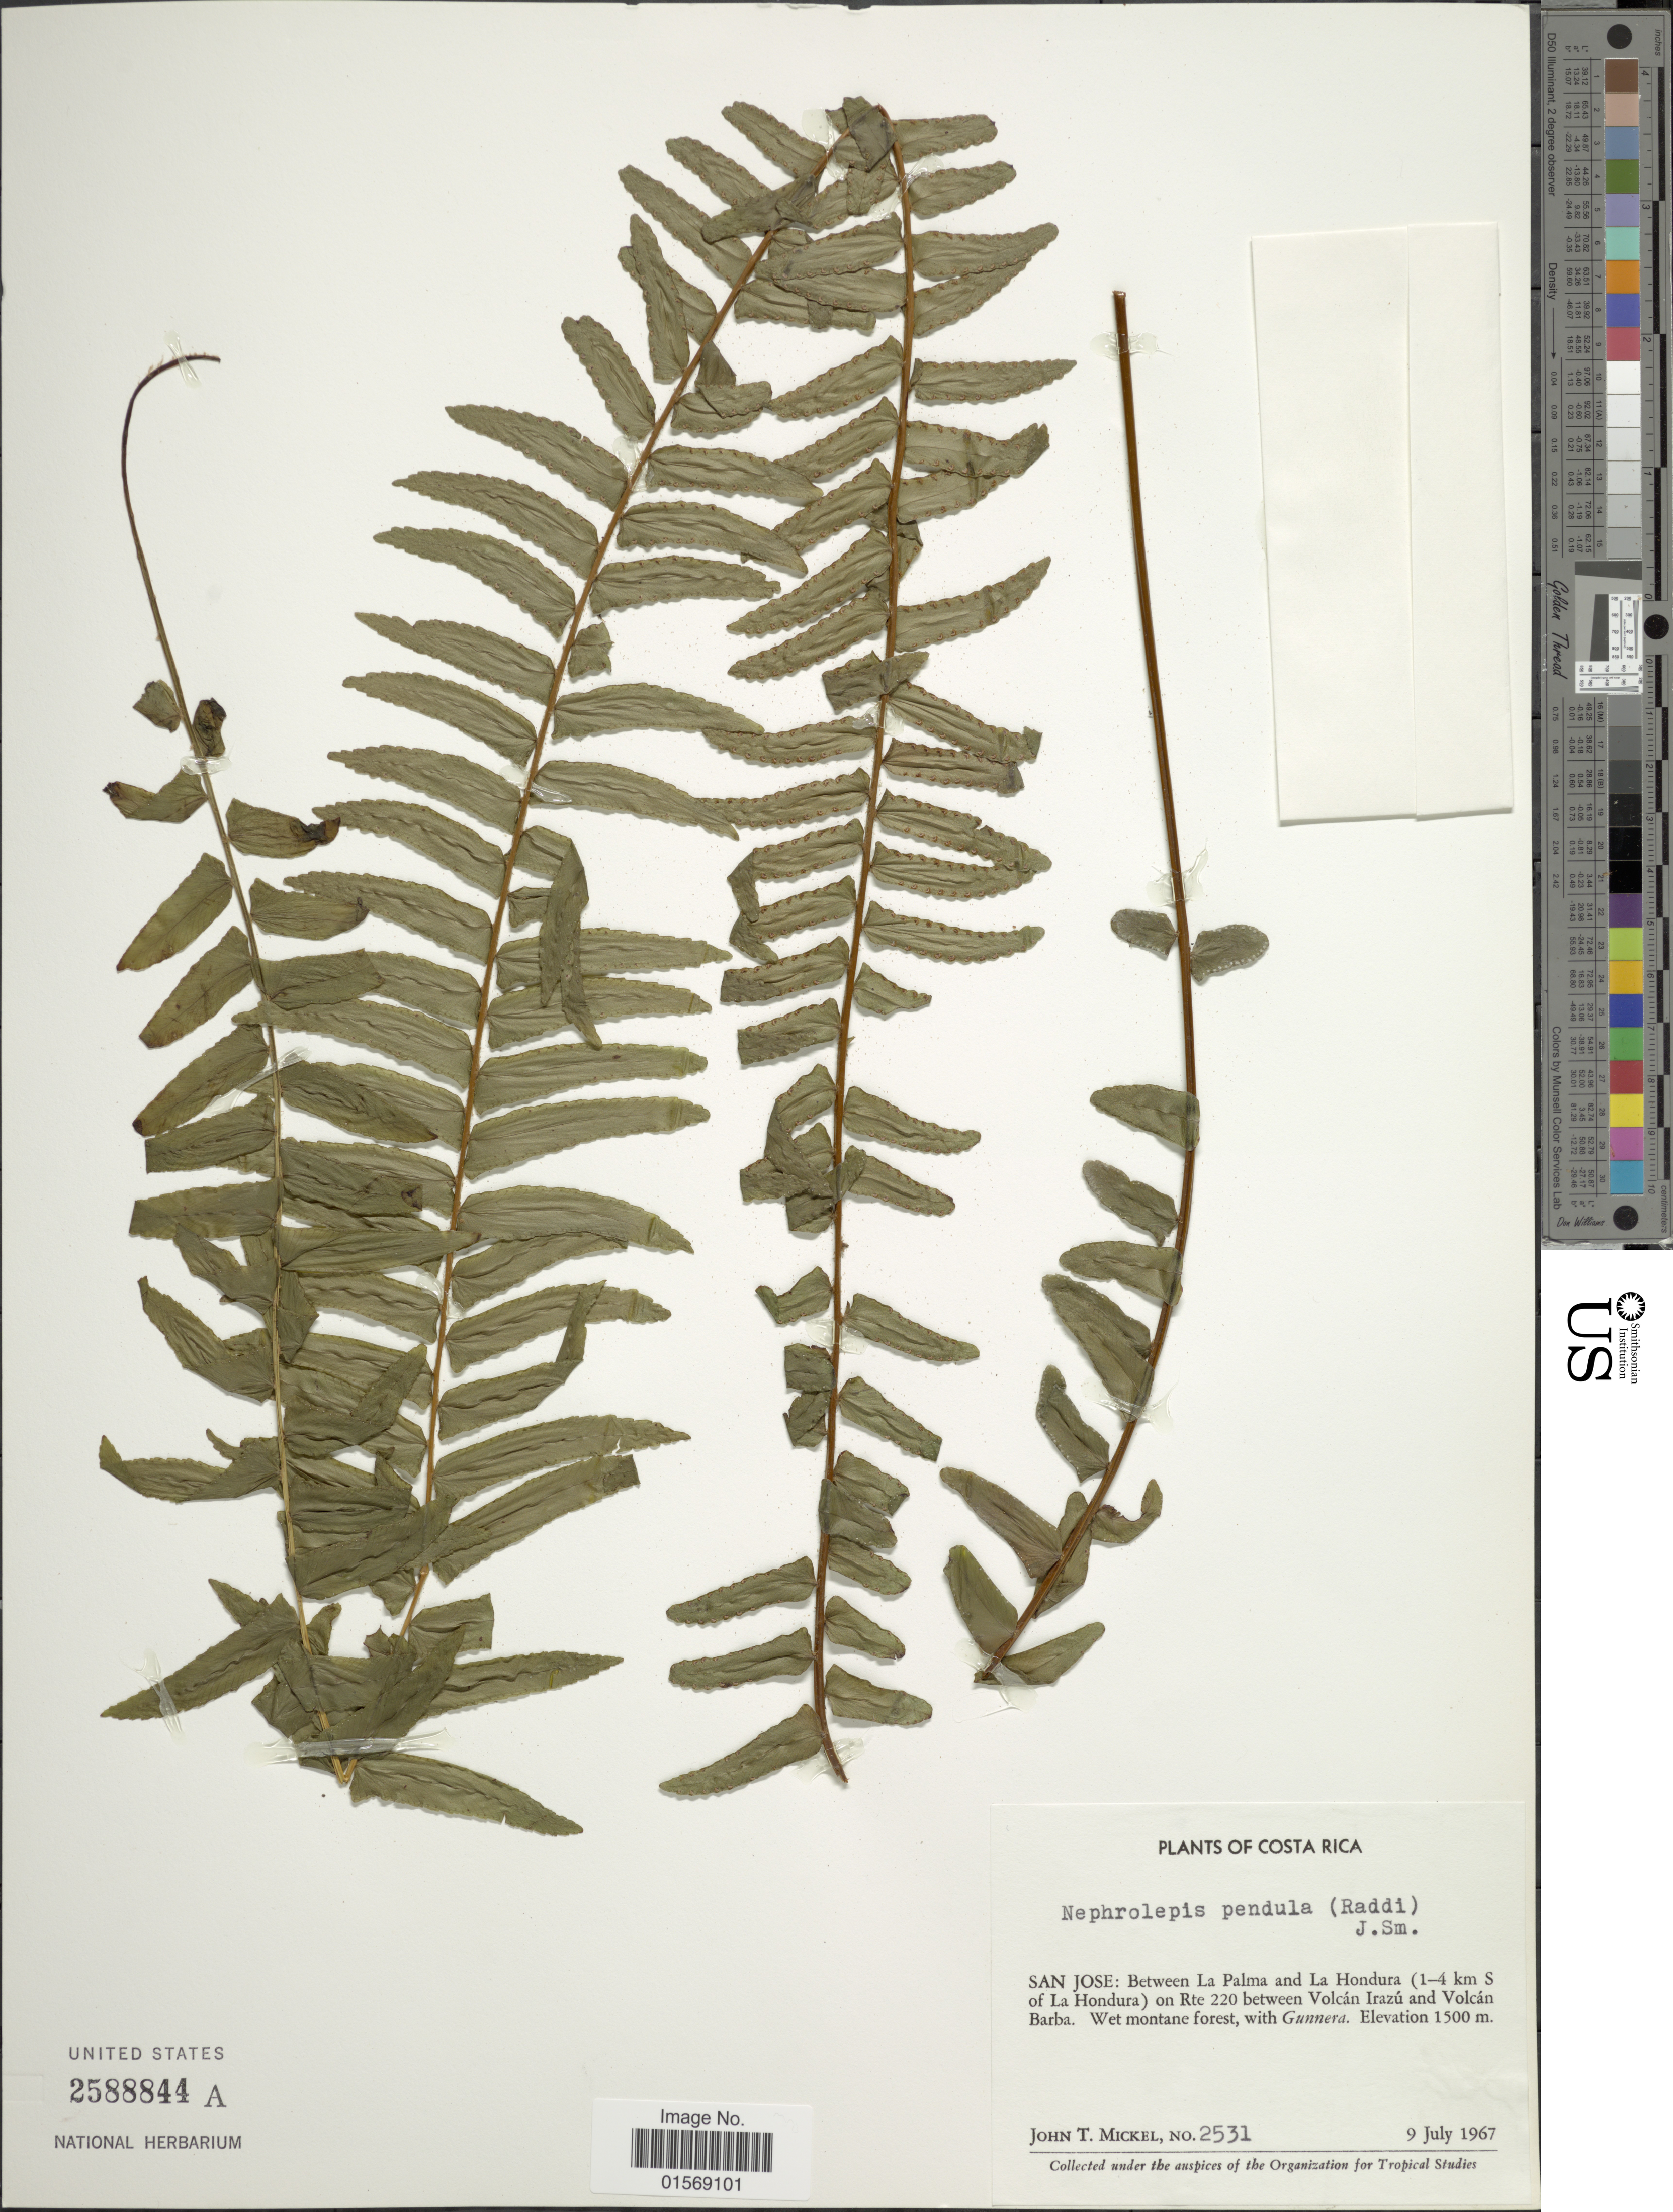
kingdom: Plantae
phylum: Tracheophyta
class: Polypodiopsida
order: Polypodiales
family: Nephrolepidaceae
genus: Nephrolepis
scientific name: Nephrolepis pendula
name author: (Raddi) J. Sm.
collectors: J. T. Mickel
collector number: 2531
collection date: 1967-07-09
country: Costa Rica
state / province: San José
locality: Costa Rica, San Jose: Between La Palma and La Hondura (1-4 km S of La Hondura) on Rte 220 between Volcan Irazu and Volcan Barba.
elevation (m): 1500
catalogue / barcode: US 2588844A